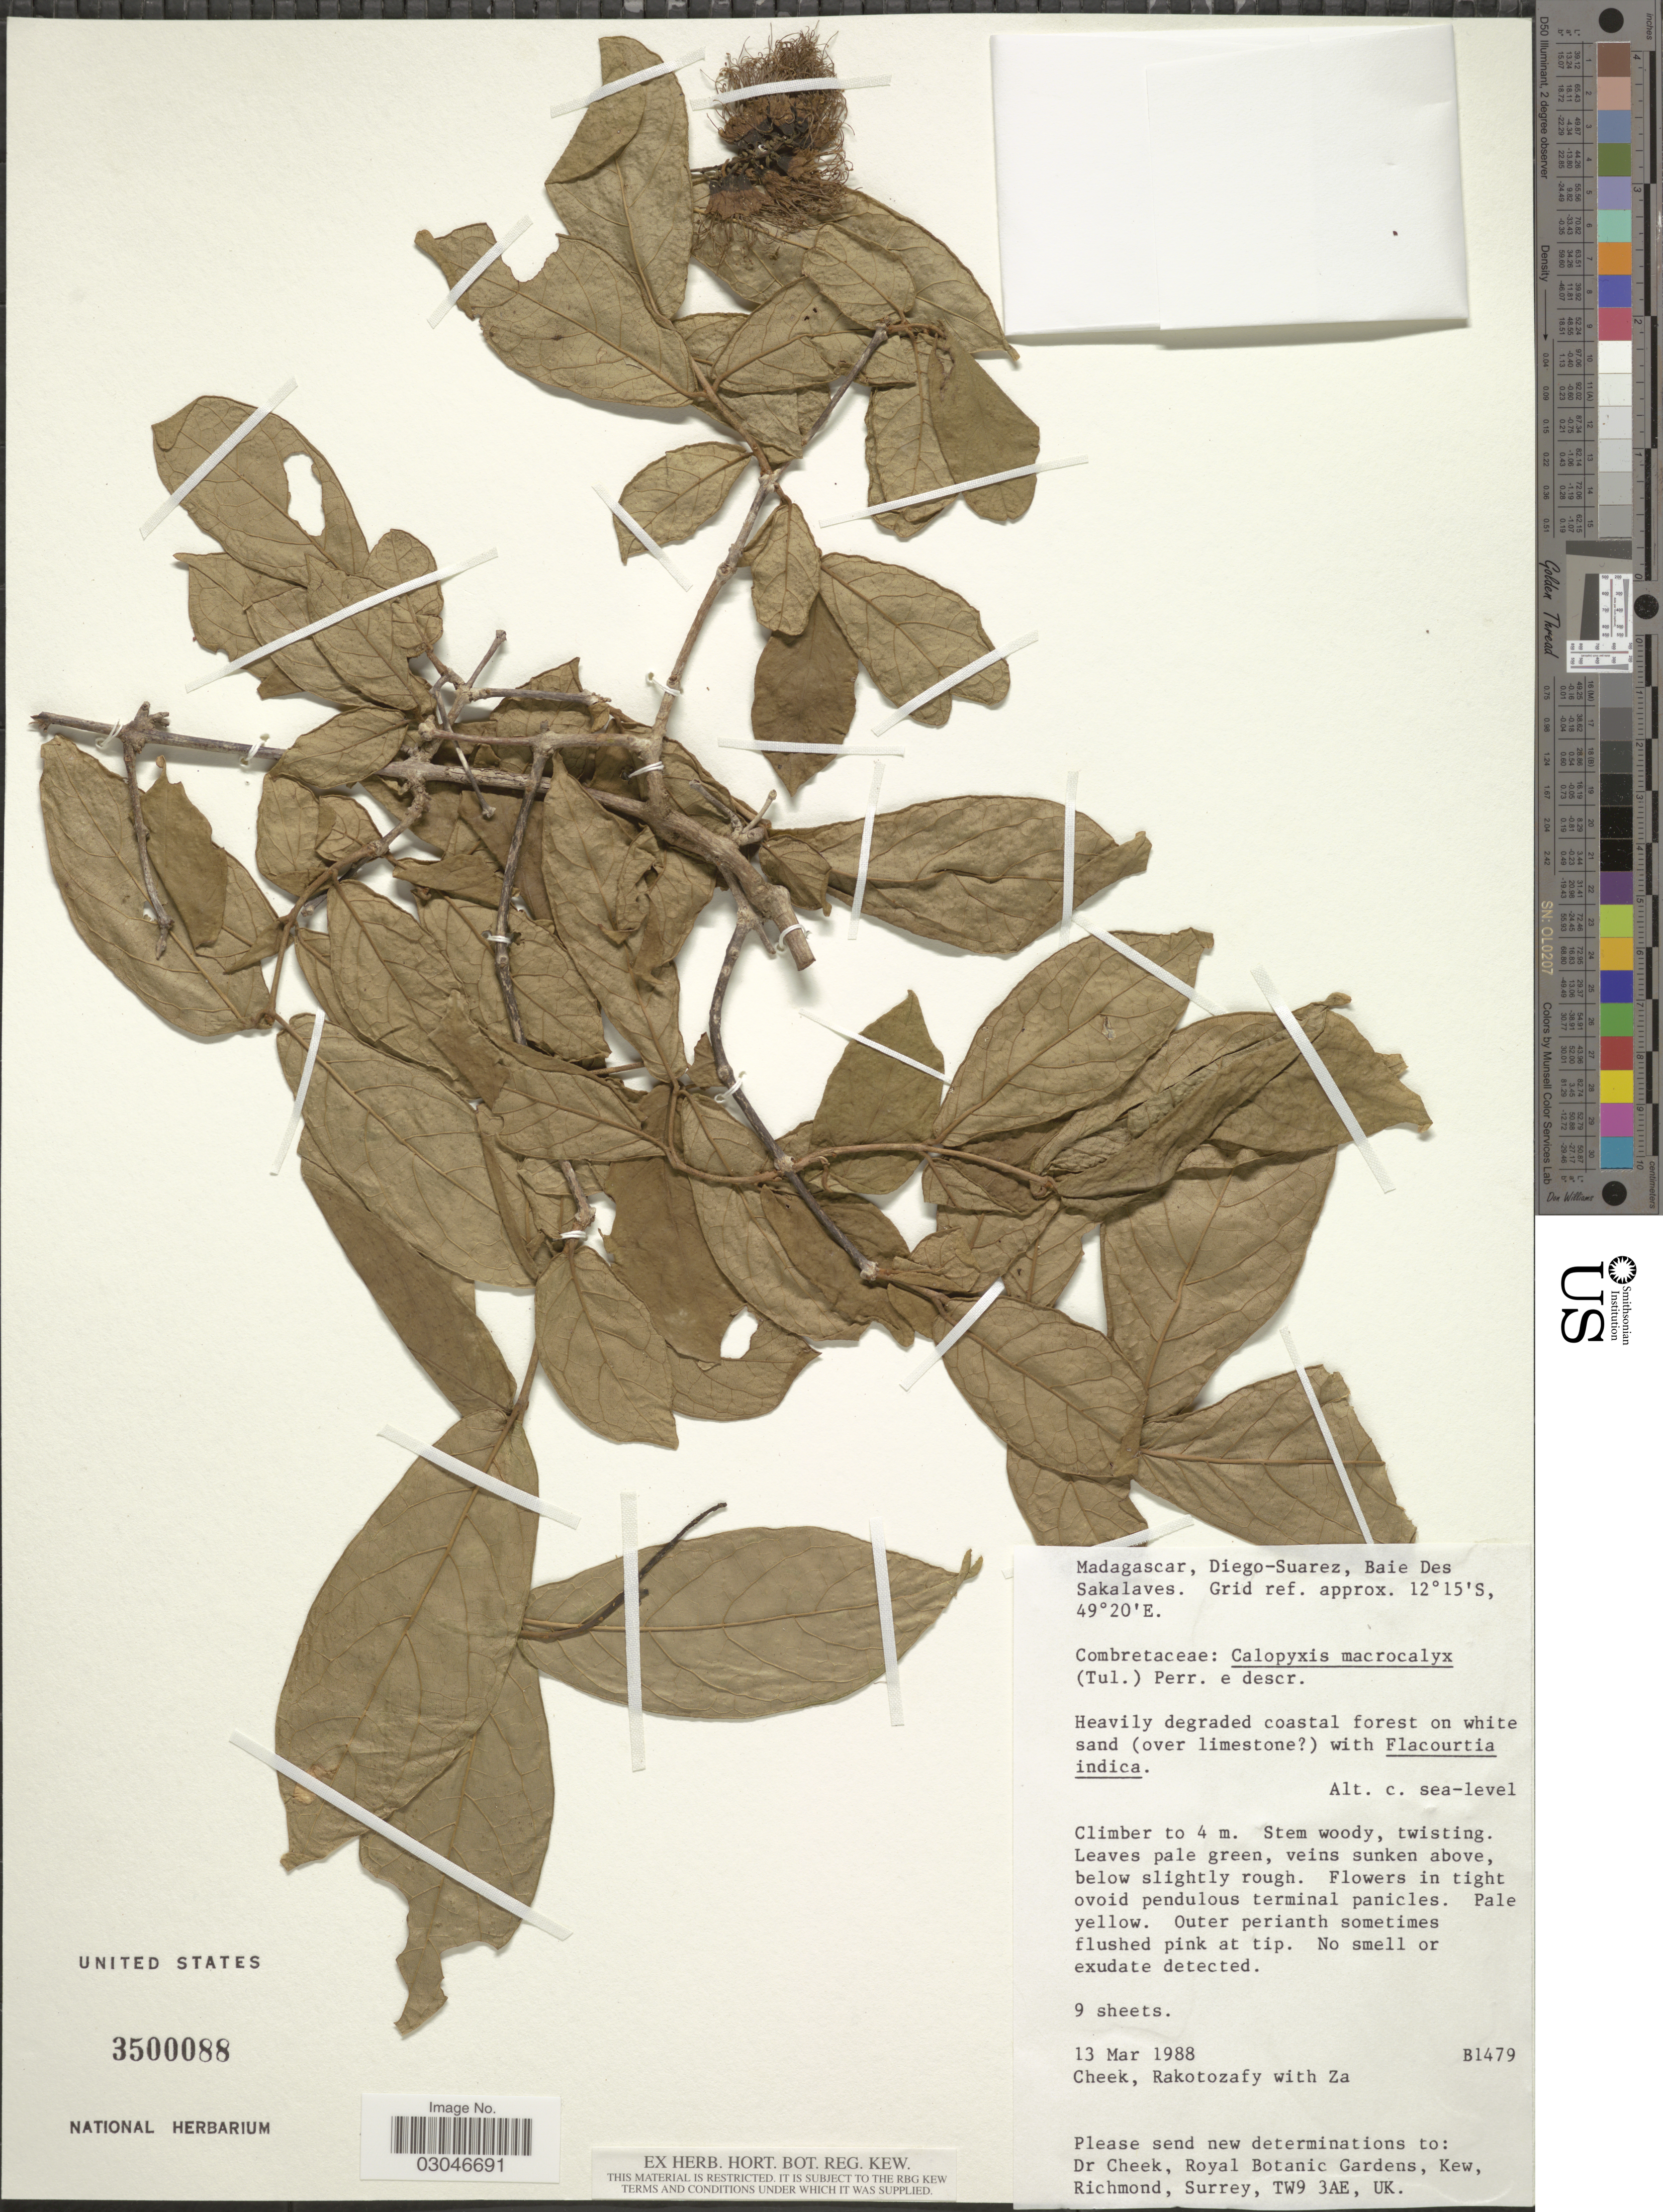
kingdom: Plantae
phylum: Tracheophyta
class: Magnoliopsida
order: Myrtales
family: Combretaceae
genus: Combretum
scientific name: Combretum macrocalyx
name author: Jongkind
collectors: -. Cheek, Rakotozafy & Za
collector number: B1479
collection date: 1988-03-13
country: Madagascar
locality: Diego-Suarez, Baie Des Sakalaves.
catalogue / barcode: US 3500088